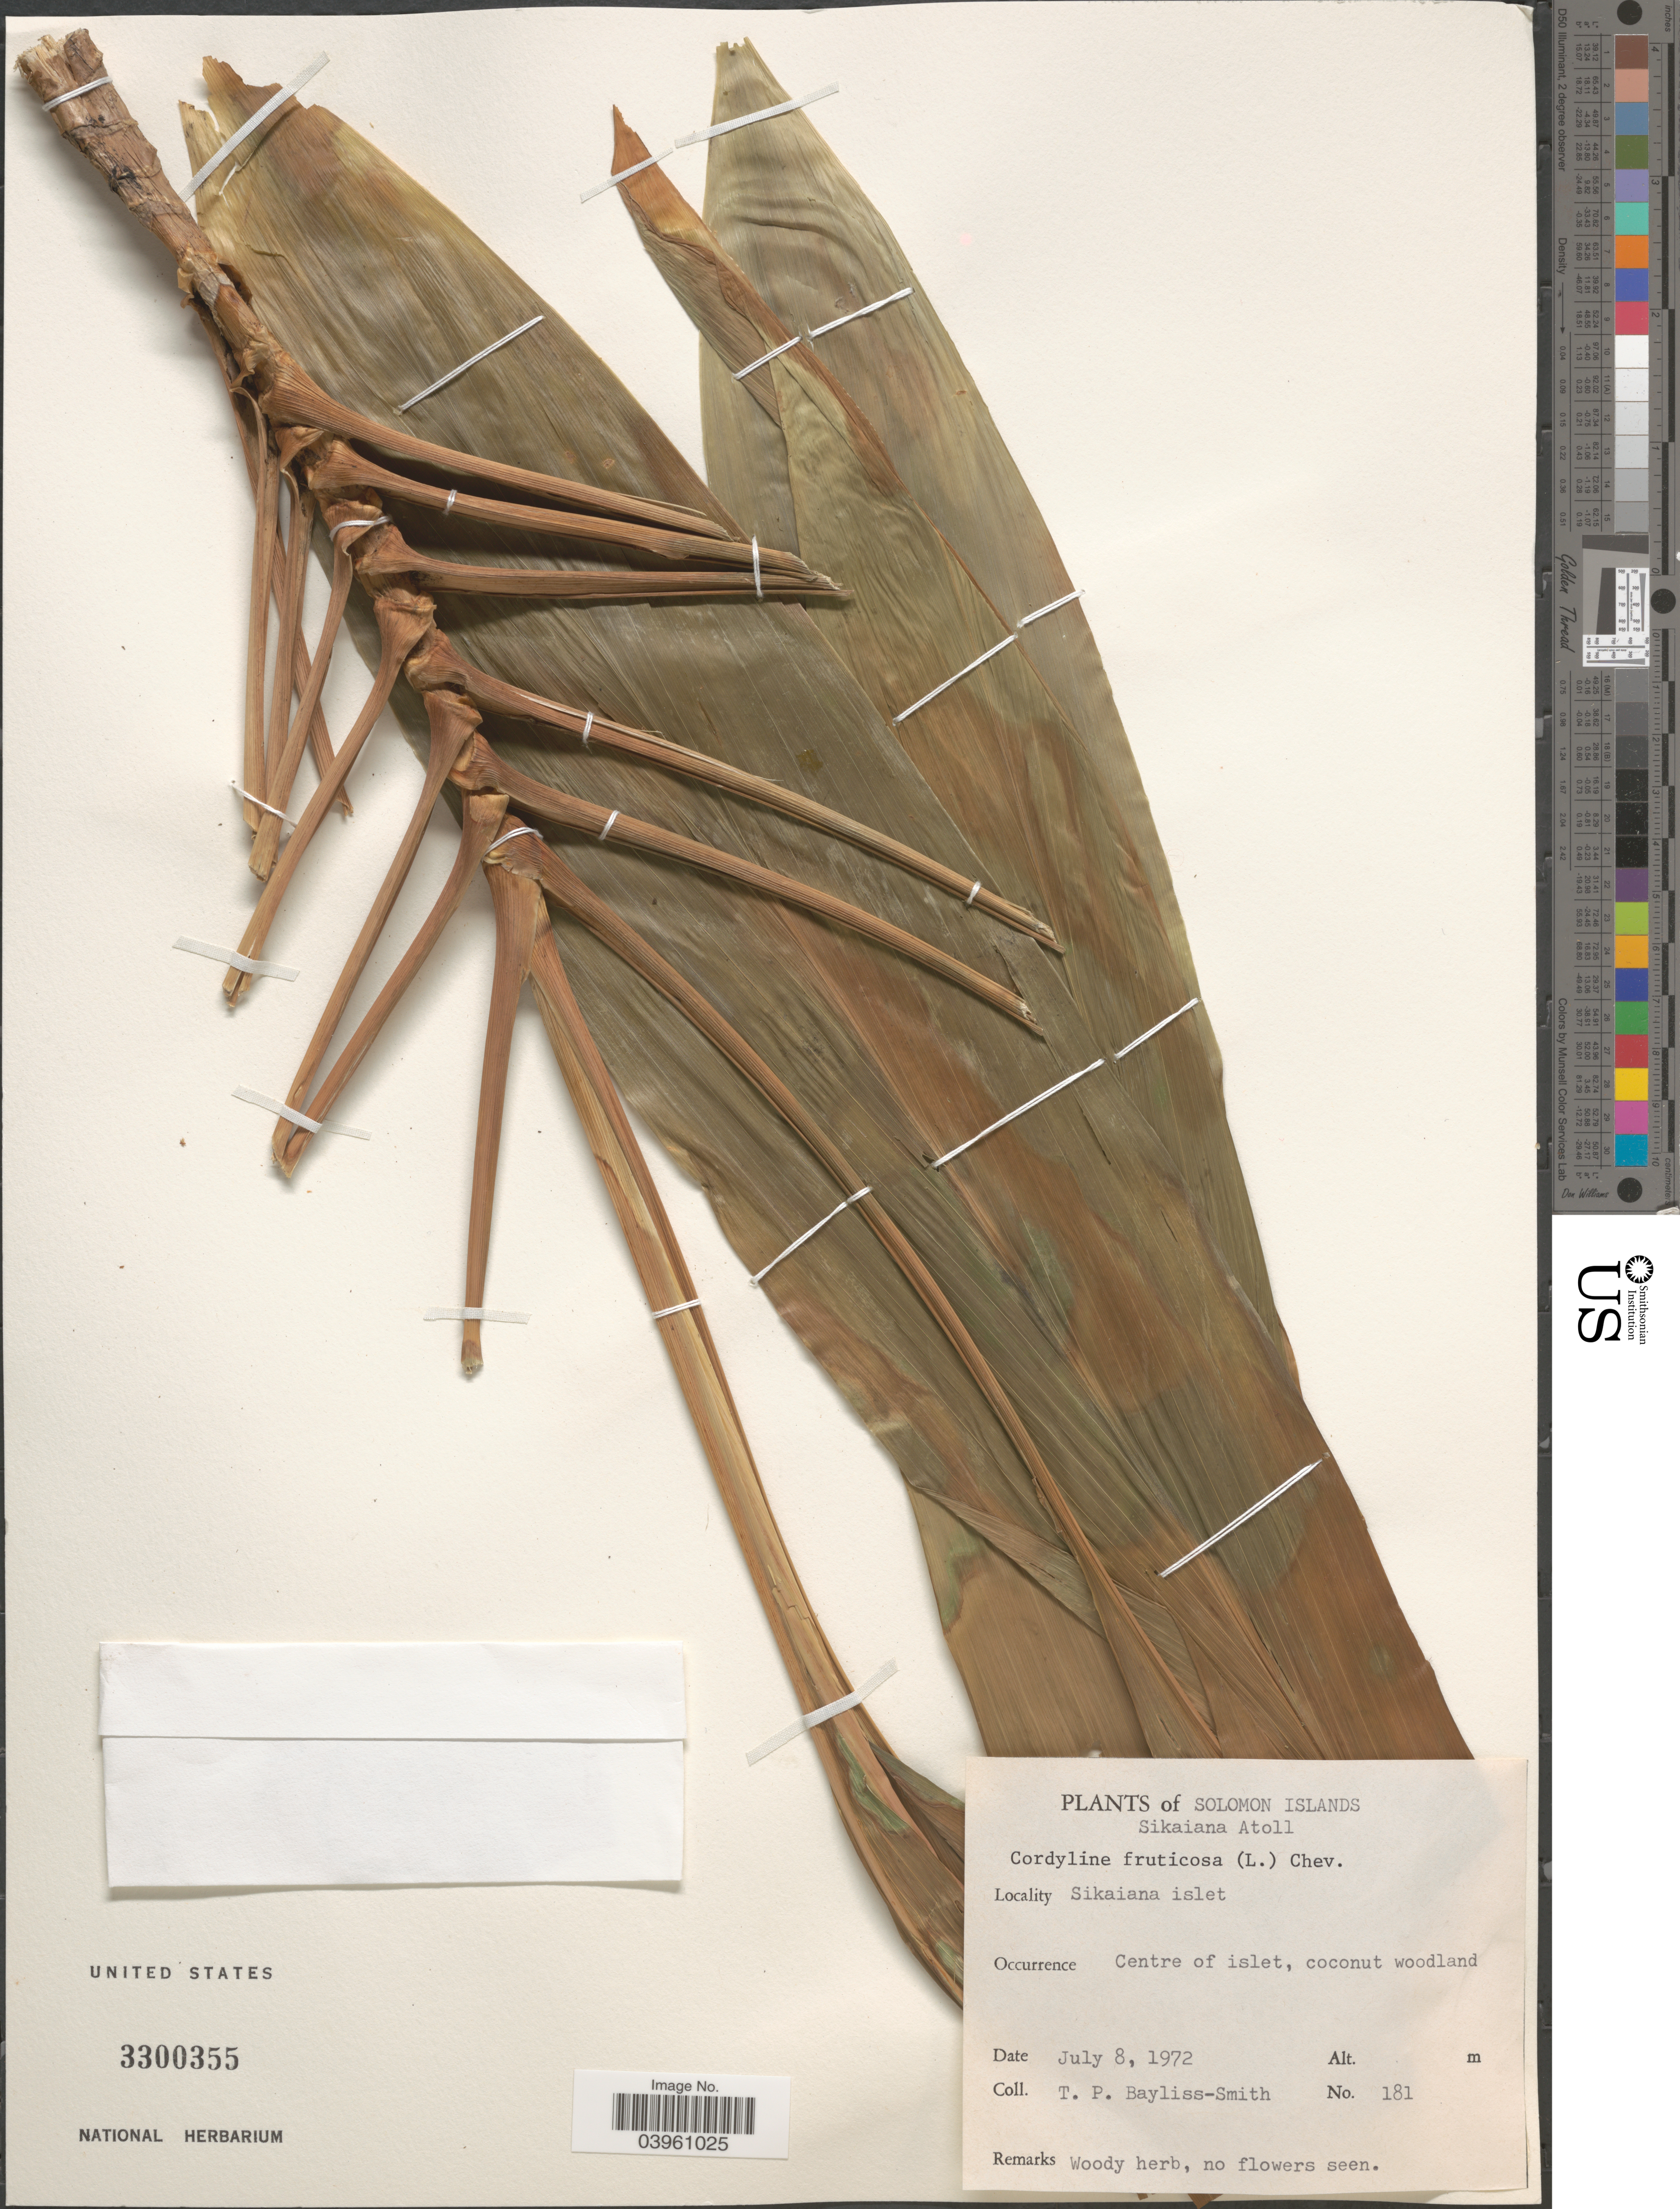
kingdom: Plantae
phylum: Tracheophyta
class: Liliopsida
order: Asparagales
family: Asparagaceae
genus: Cordyline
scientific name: Cordyline fruticosa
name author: (L.) A. Chev.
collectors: T. P. Bayliss-Smith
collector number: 181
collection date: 1972-07-08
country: Solomon Islands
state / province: Solomon Island Outliers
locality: Sikaiana Atoll. Sikaiana islet.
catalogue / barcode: US 3300355